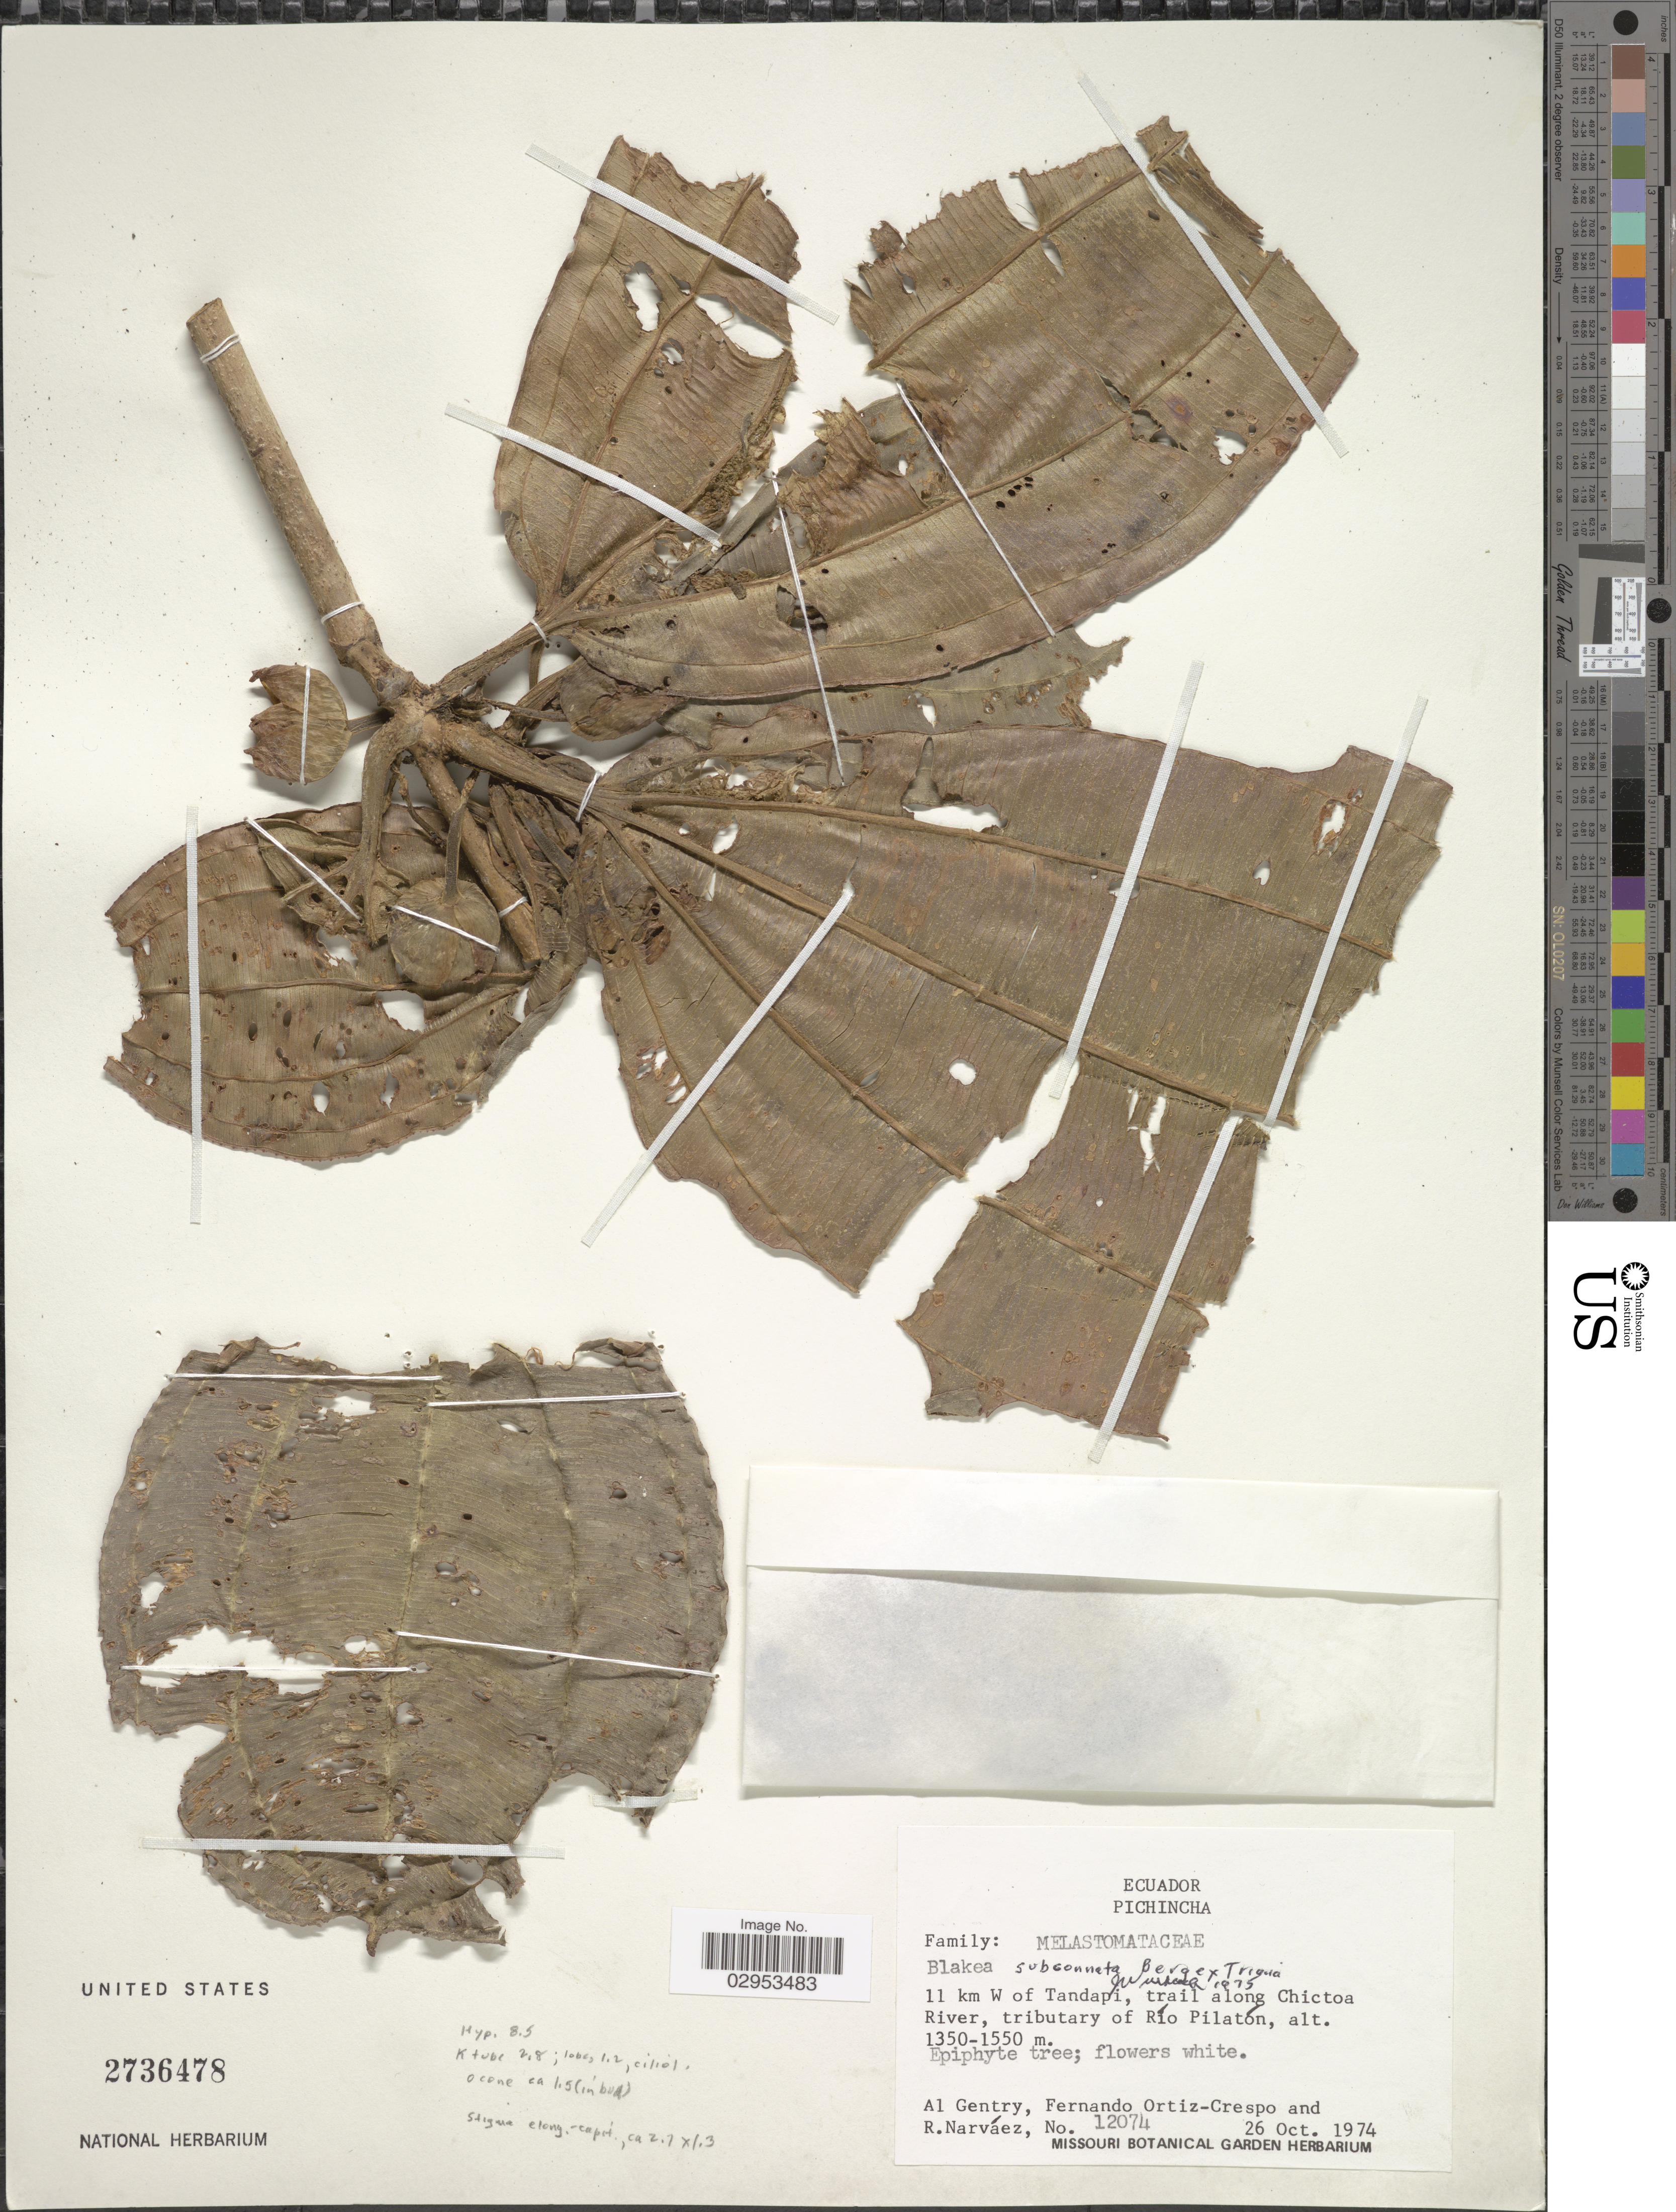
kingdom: Plantae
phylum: Tracheophyta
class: Magnoliopsida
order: Myrtales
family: Melastomataceae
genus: Blakea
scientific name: Blakea subconnata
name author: O. Berg ex Triana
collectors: A. H. Gentry, F. Ortiz-Crespo & R. Narváez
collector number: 12074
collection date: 1974-10-26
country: Ecuador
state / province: Pichincha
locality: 11 km W of Tandapi, trail along Chictoa River, tributary of Río Pilatón.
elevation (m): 1350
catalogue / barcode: US 2736478